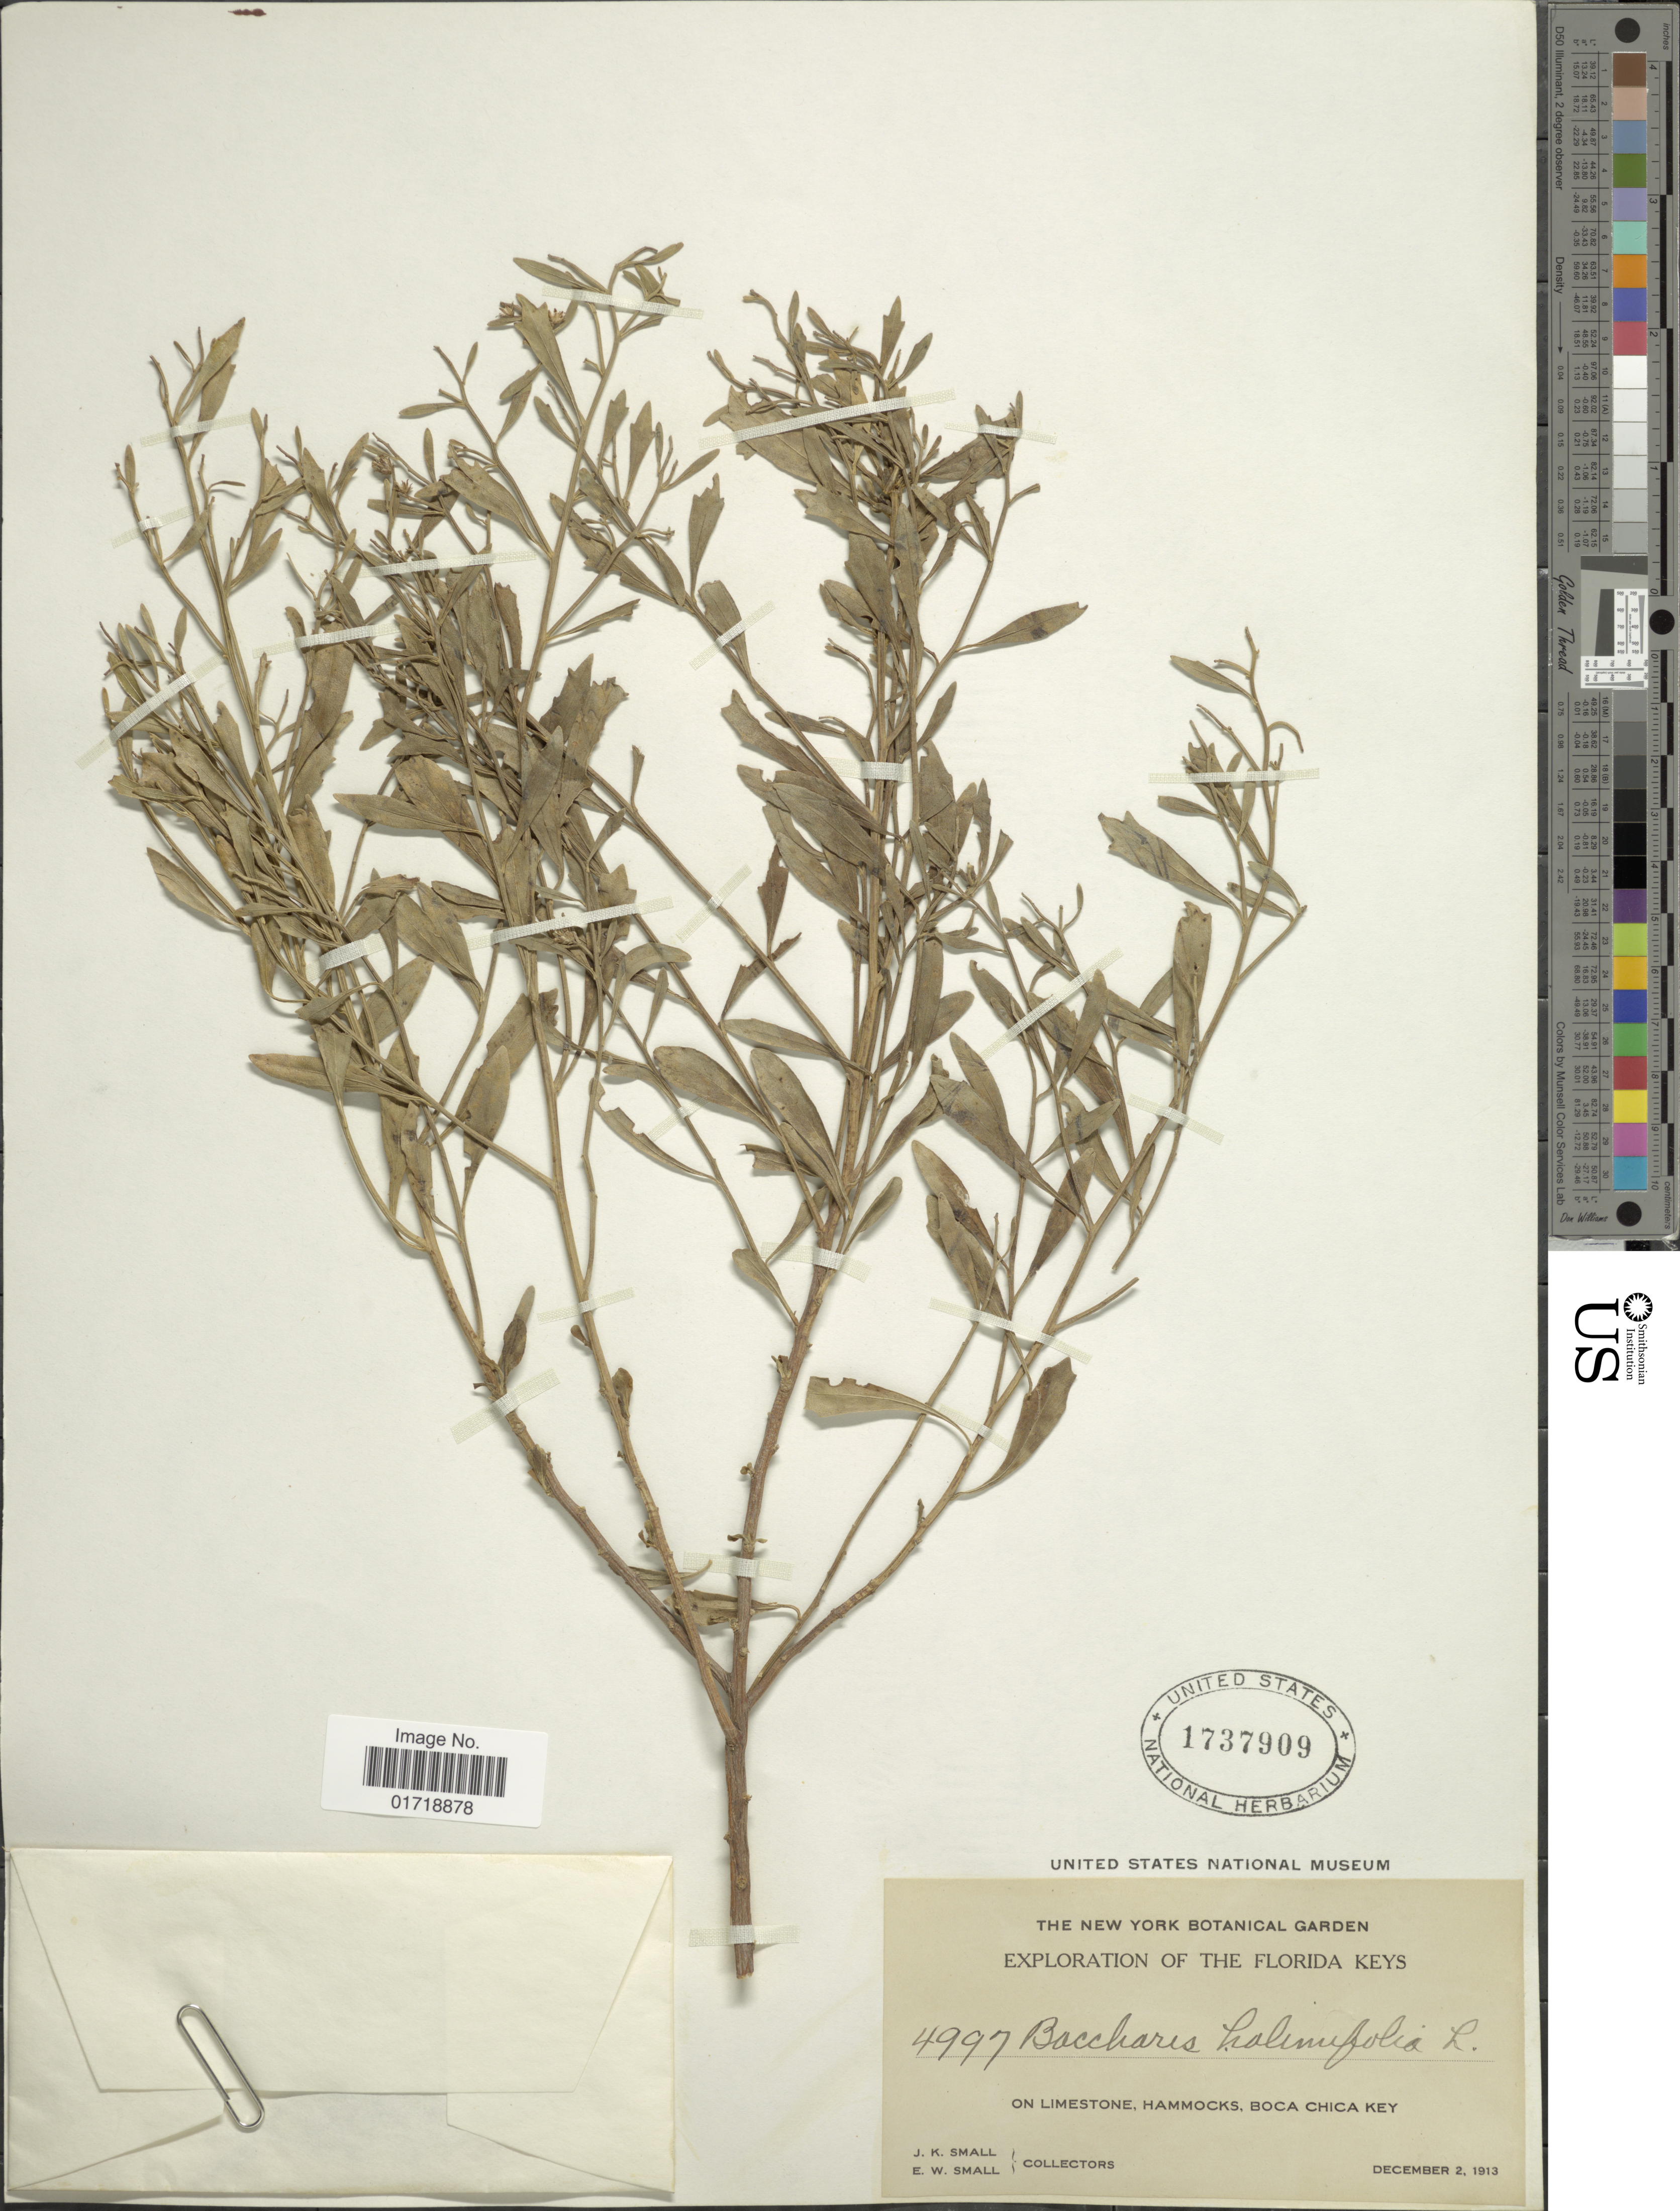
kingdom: Plantae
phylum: Tracheophyta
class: Magnoliopsida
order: Asterales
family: Asteraceae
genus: Baccharis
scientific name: Baccharis halimifolia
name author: L.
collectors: J. K. Small & E. W. Small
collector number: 4997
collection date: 1913-12-02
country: United States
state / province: Florida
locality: The Florida Keys, On Limestone, Hammocks, Boca Chica Key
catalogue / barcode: US 1737909